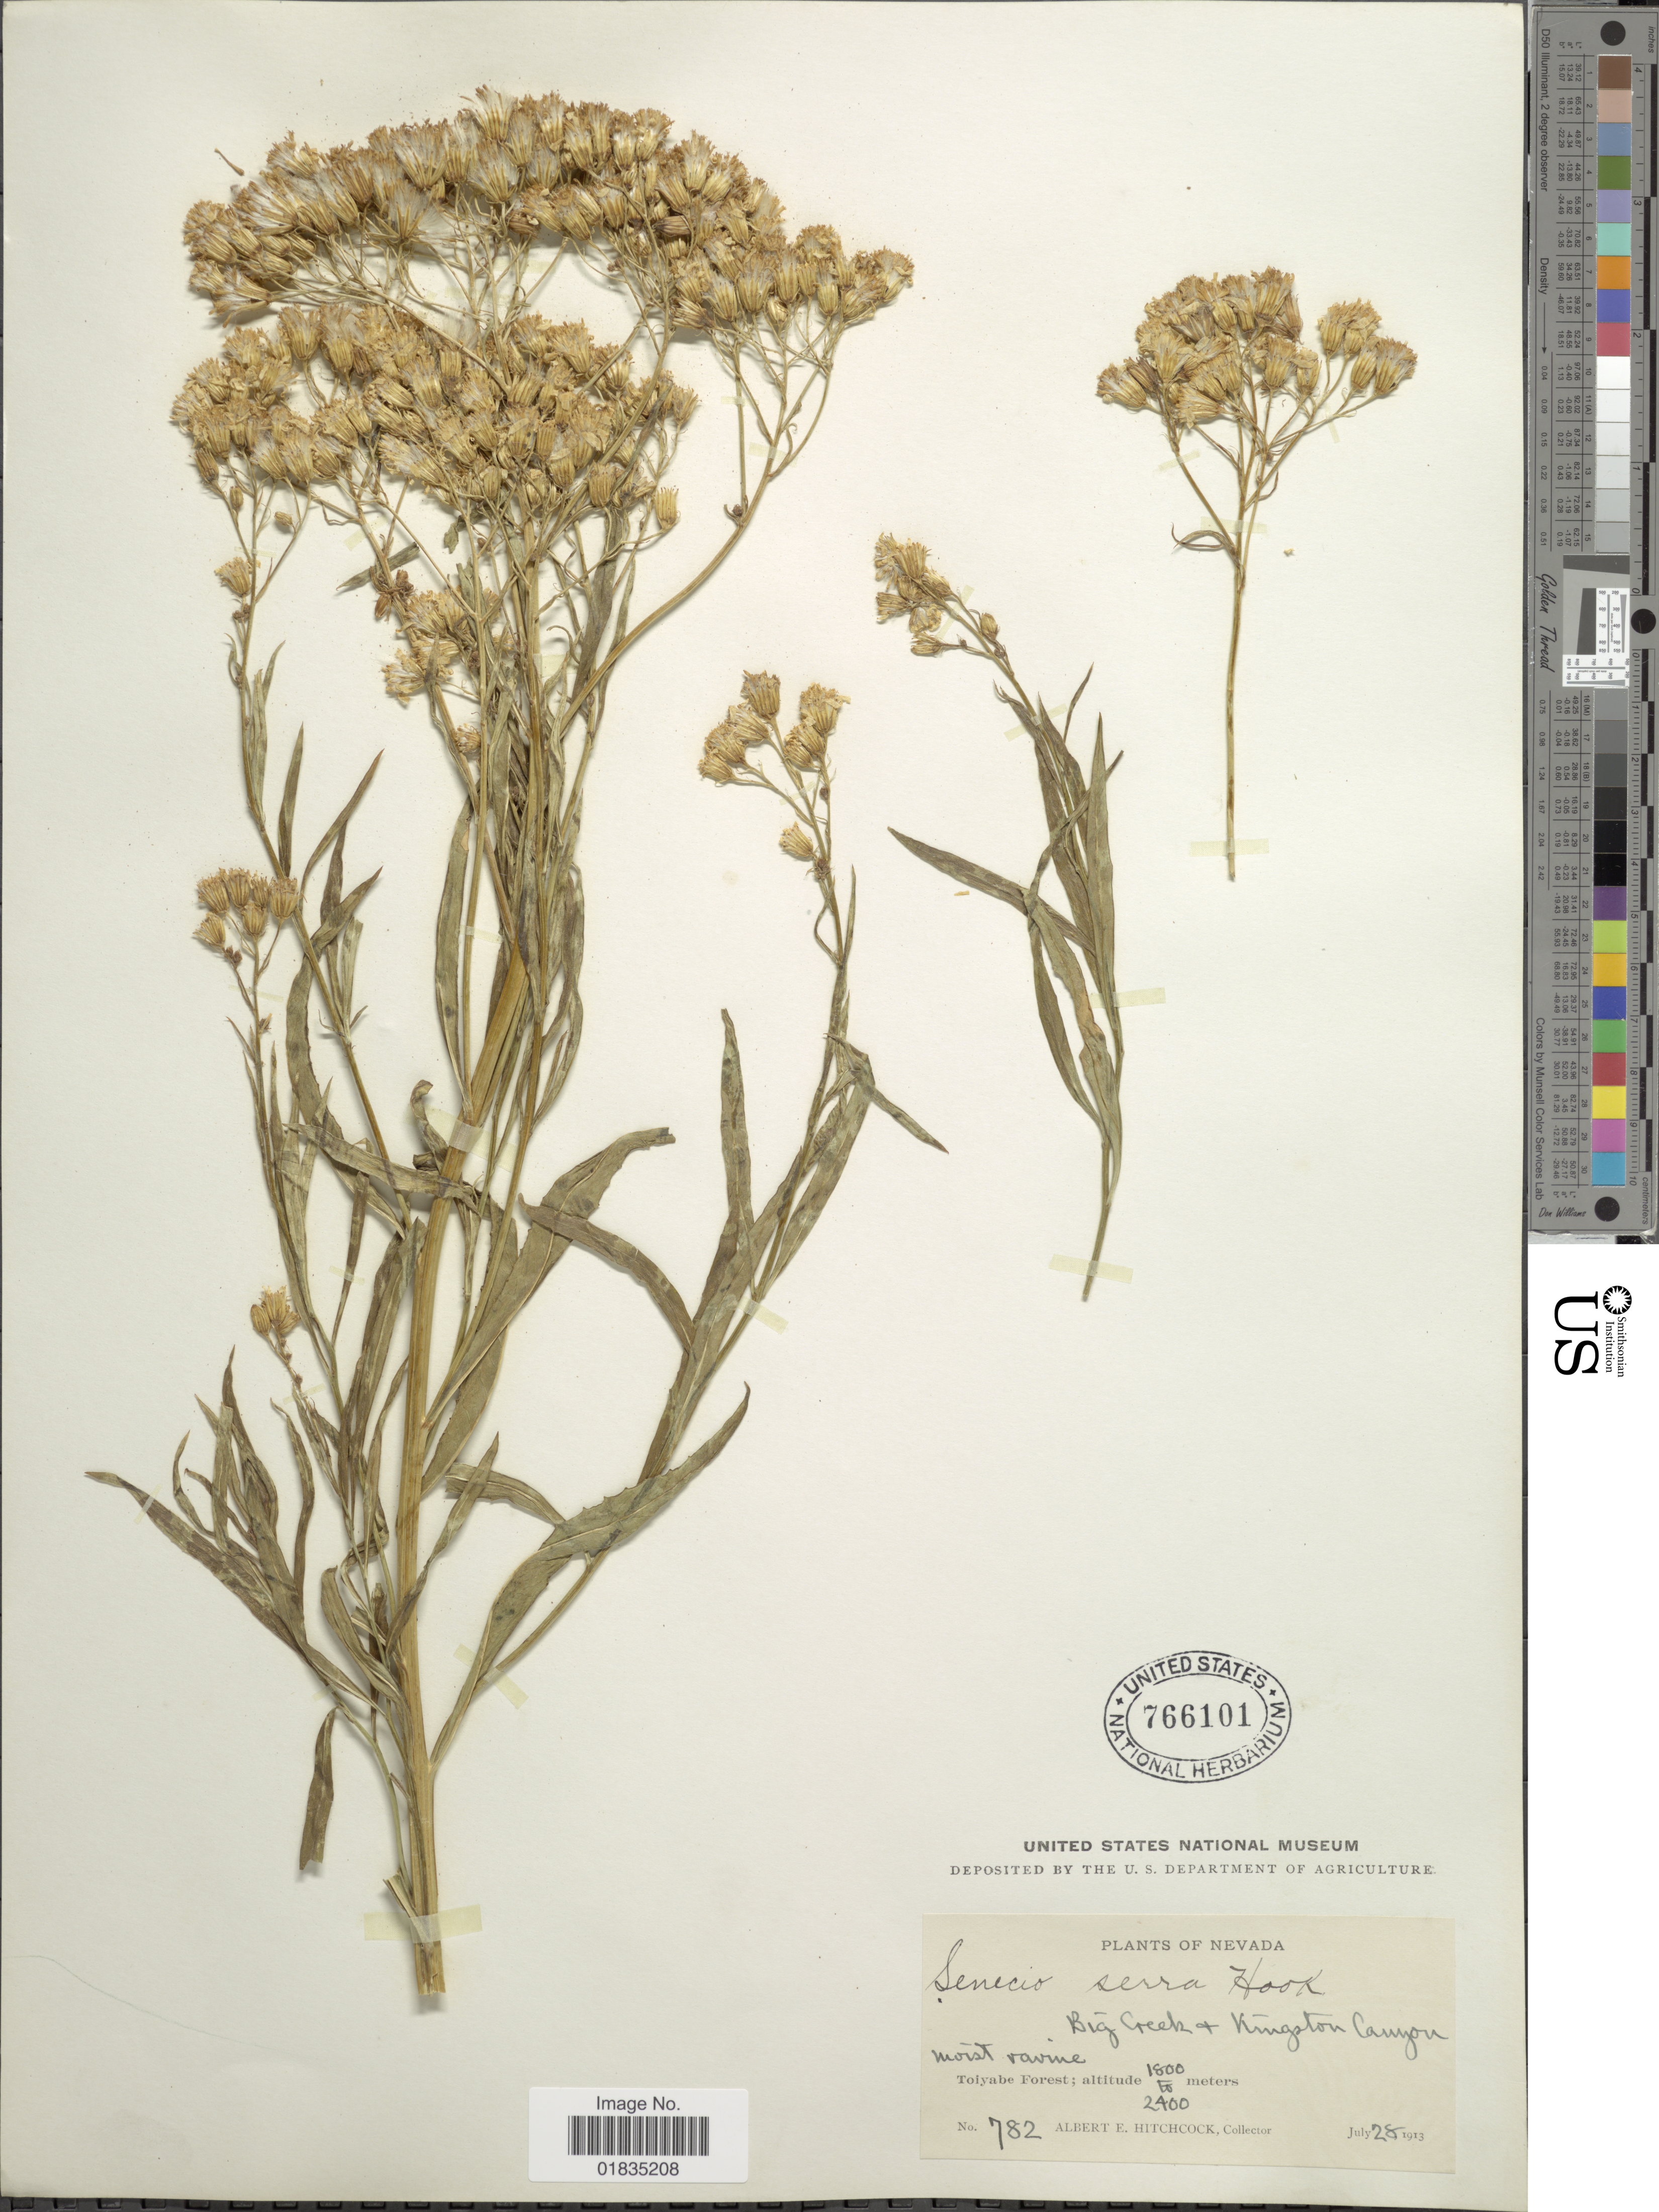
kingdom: Plantae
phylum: Tracheophyta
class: Magnoliopsida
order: Asterales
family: Asteraceae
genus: Senecio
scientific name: Senecio serra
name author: Hook.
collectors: A. Hitchcock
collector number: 782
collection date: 1913-07-28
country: United States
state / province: Nevada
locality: Big Creek + Kingston Canyon. Toiyabe Forest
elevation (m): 1800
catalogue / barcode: US 766101